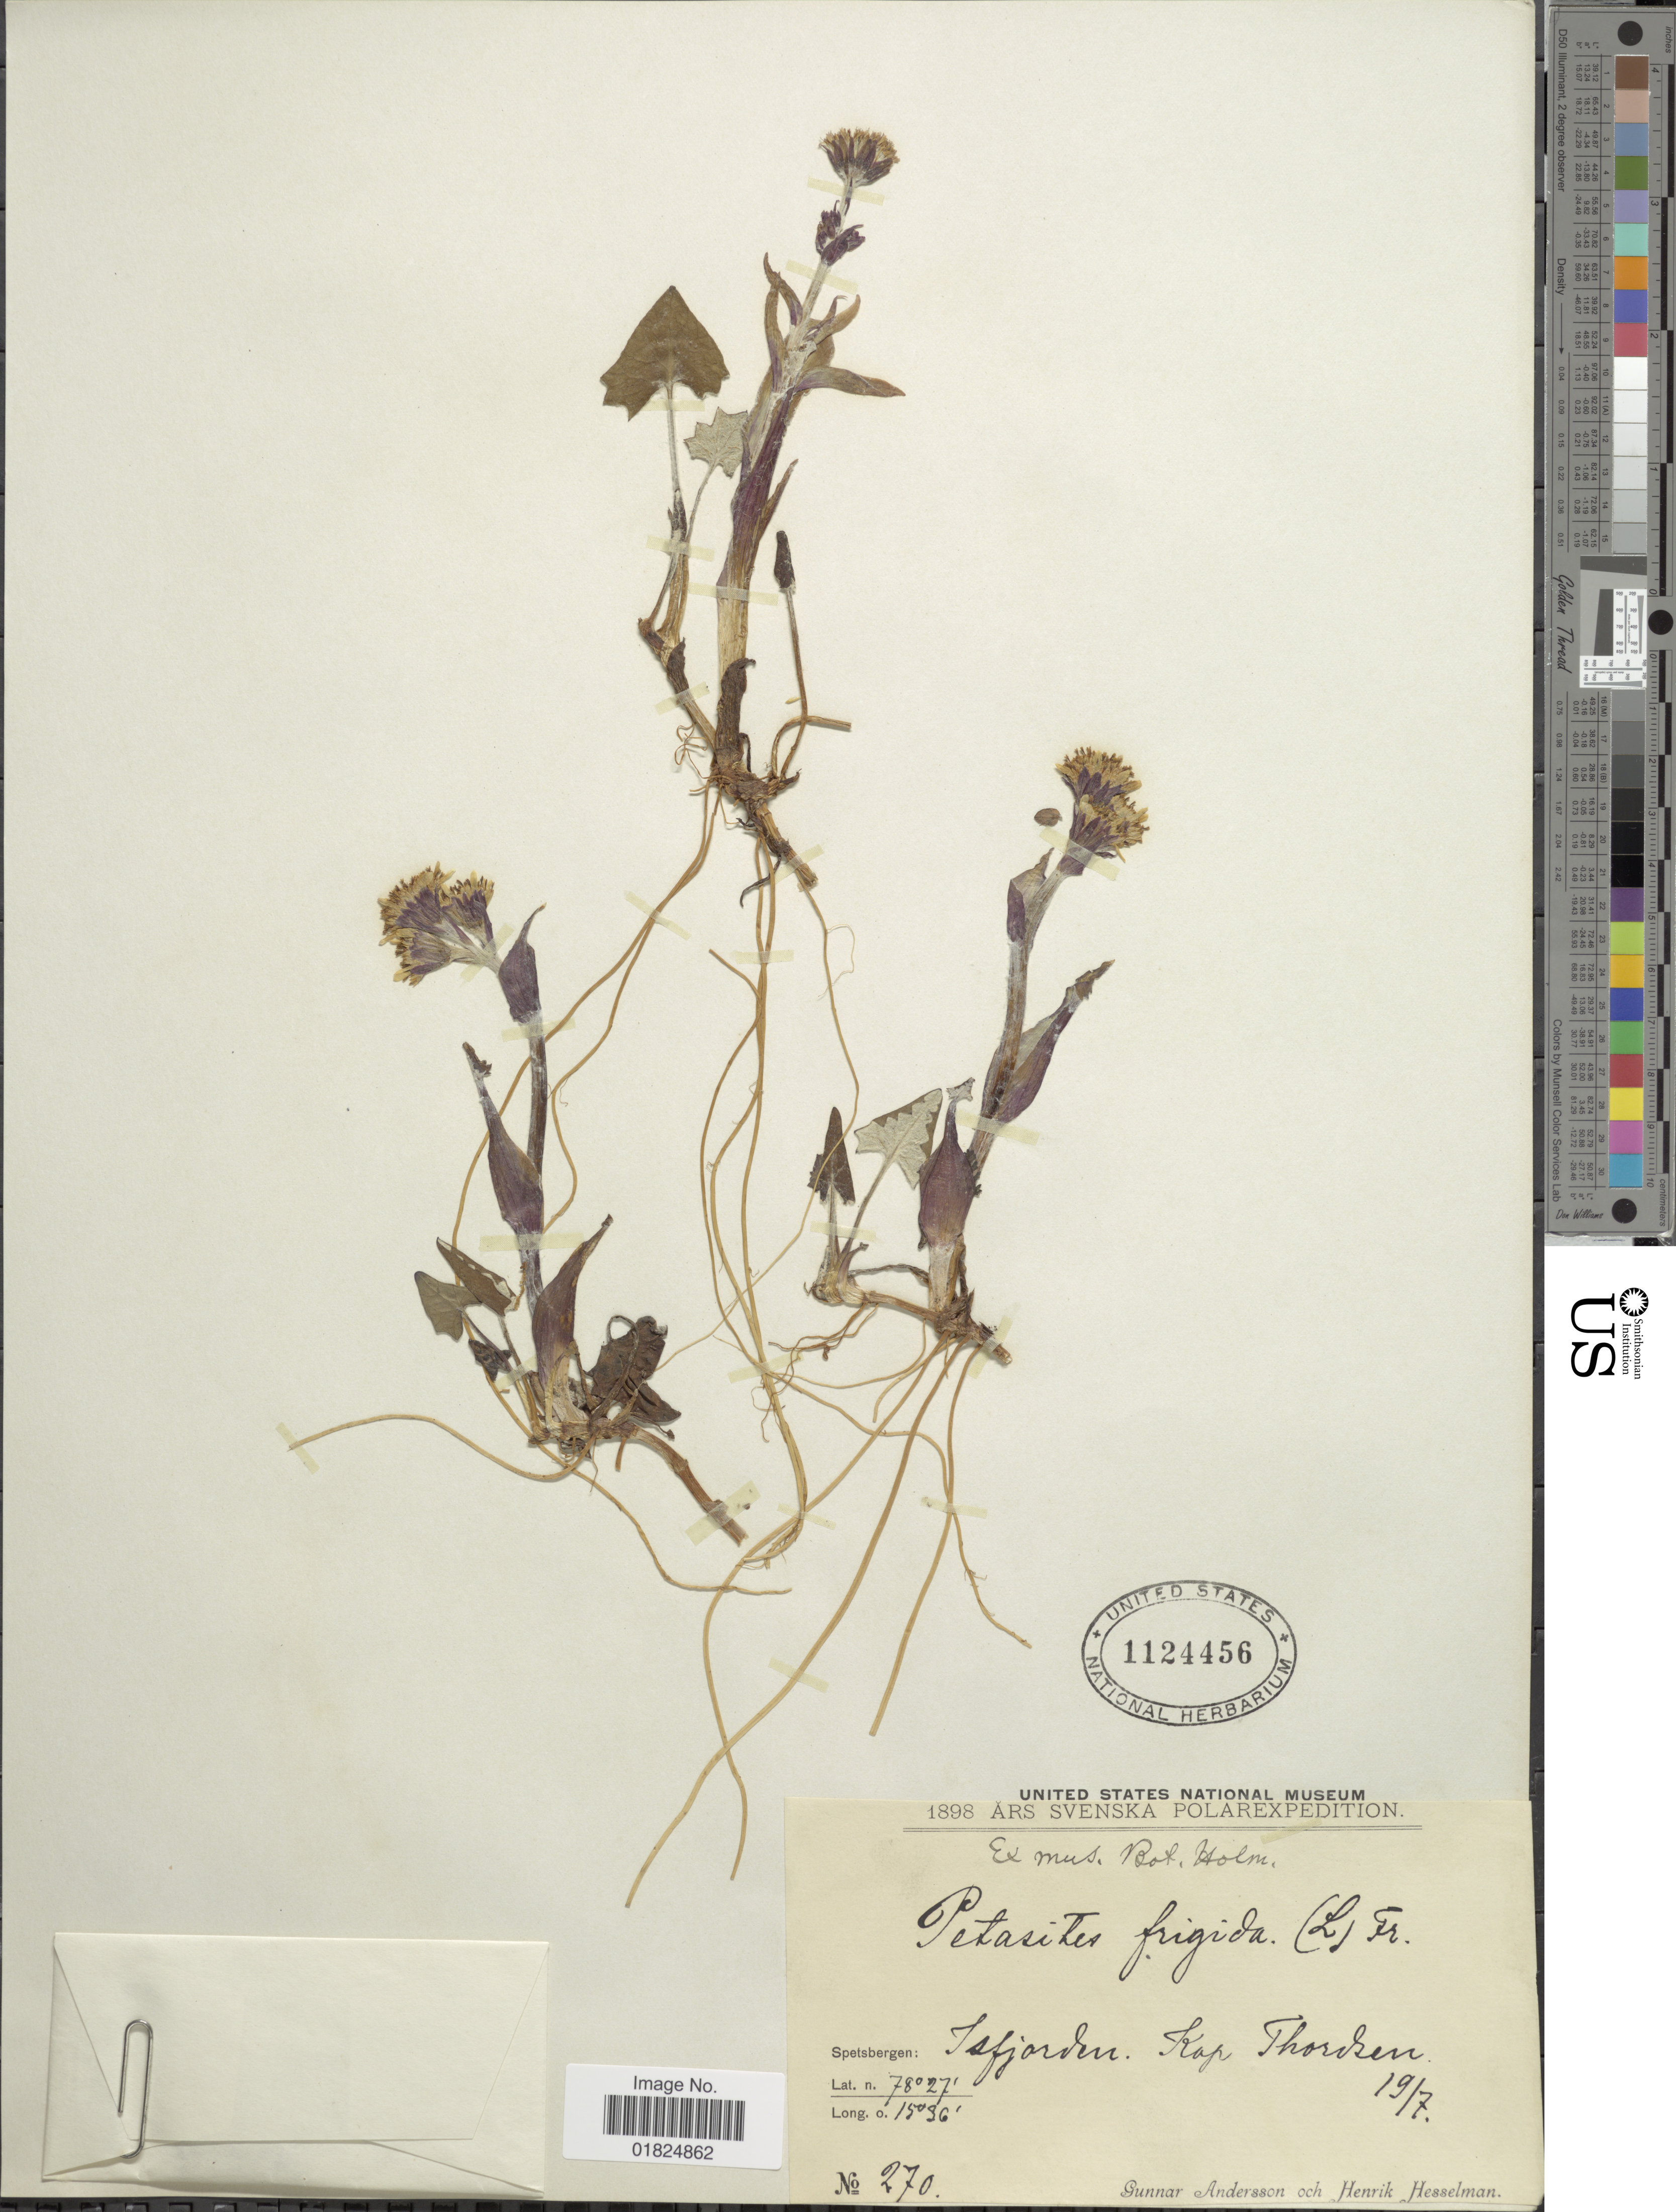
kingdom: Plantae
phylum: Tracheophyta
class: Magnoliopsida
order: Asterales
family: Asteraceae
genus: Petasites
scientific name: Petasites frigidus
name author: (L.) Fr.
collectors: G. Anderson & H. Hesselman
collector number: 270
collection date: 1898-07-19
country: Norway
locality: Spetsbergen: Isfjorden. Kap. Thorden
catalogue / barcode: US 1124456